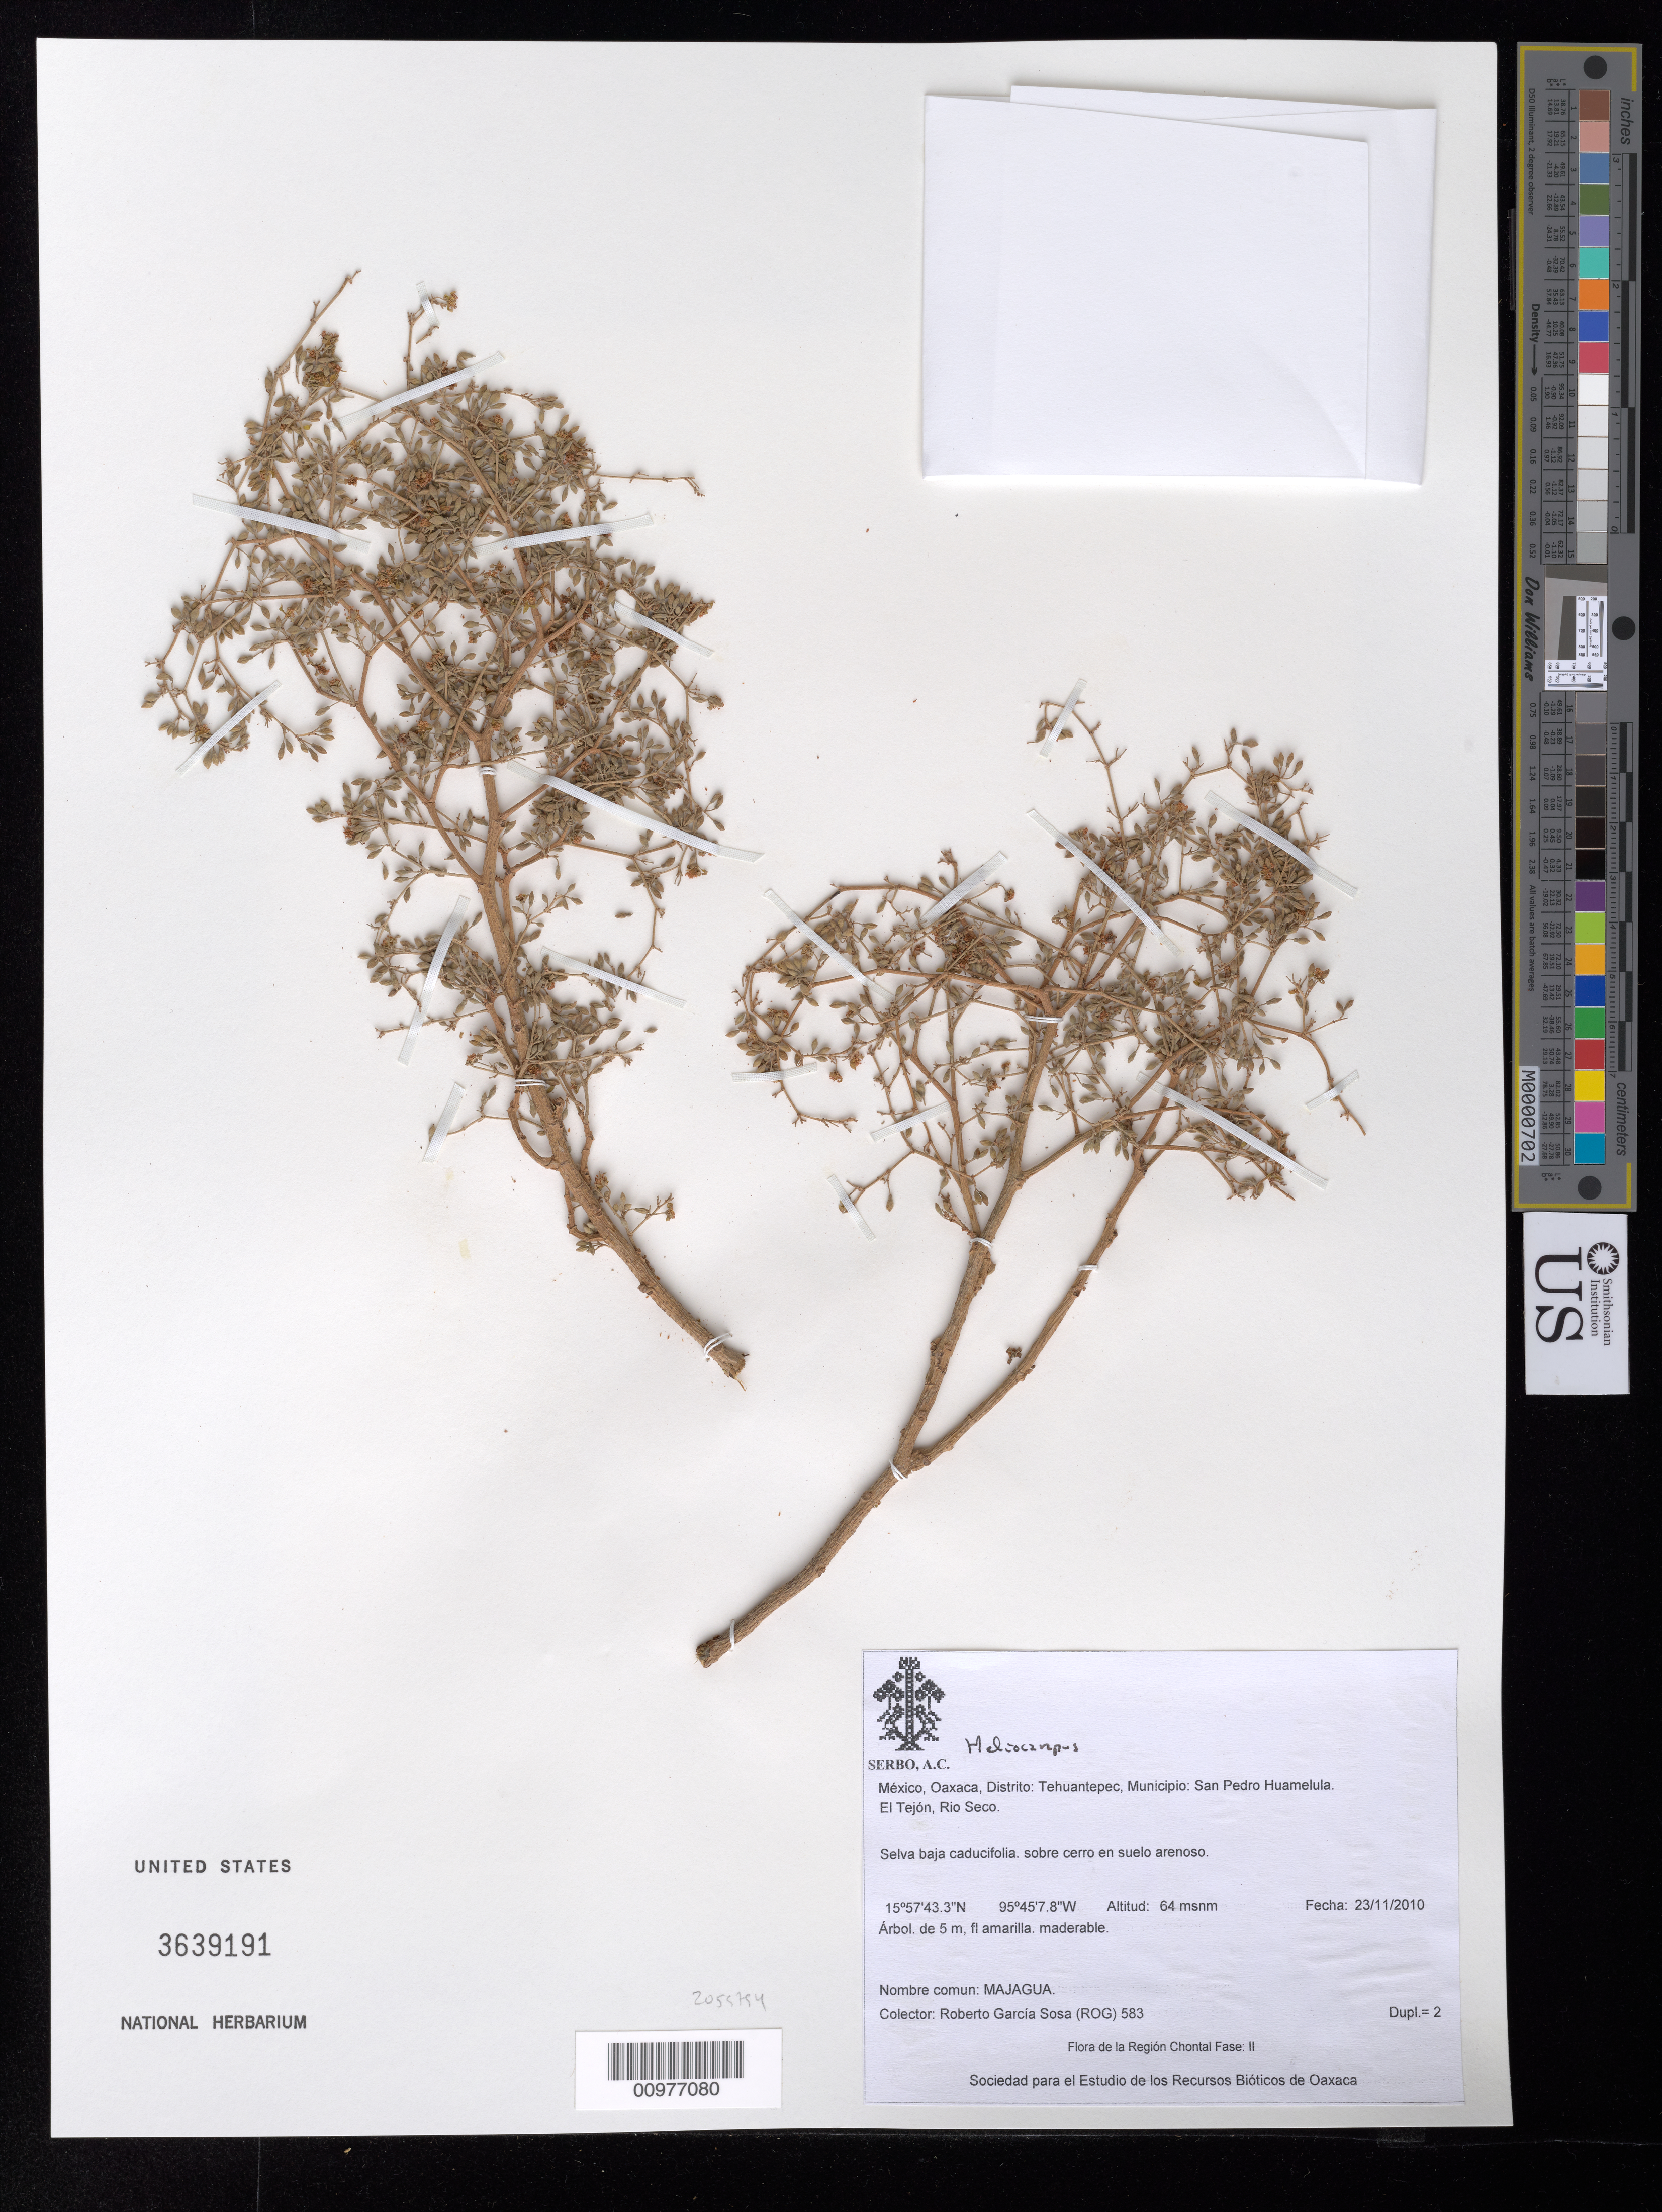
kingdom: Plantae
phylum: Tracheophyta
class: Magnoliopsida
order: Malvales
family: Malvaceae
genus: Heliocarpus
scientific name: Heliocarpus pallidus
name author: Rose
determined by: Dorr, Laurence J., Curator (BOT), Smithsonian Institution - National Museum of Natural History (UNITED STATES)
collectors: R. Garcia Sosa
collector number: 583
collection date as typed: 23/11/2010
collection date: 2010-11-23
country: Mexico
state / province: Oaxaca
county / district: Tehuantepec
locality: Municipio: San Pedro Huamelula. El Tejon, Rio Seco.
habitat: selva baja caducifolia. sobre cerro en suelo arenoso.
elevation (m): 64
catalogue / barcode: US 3639191